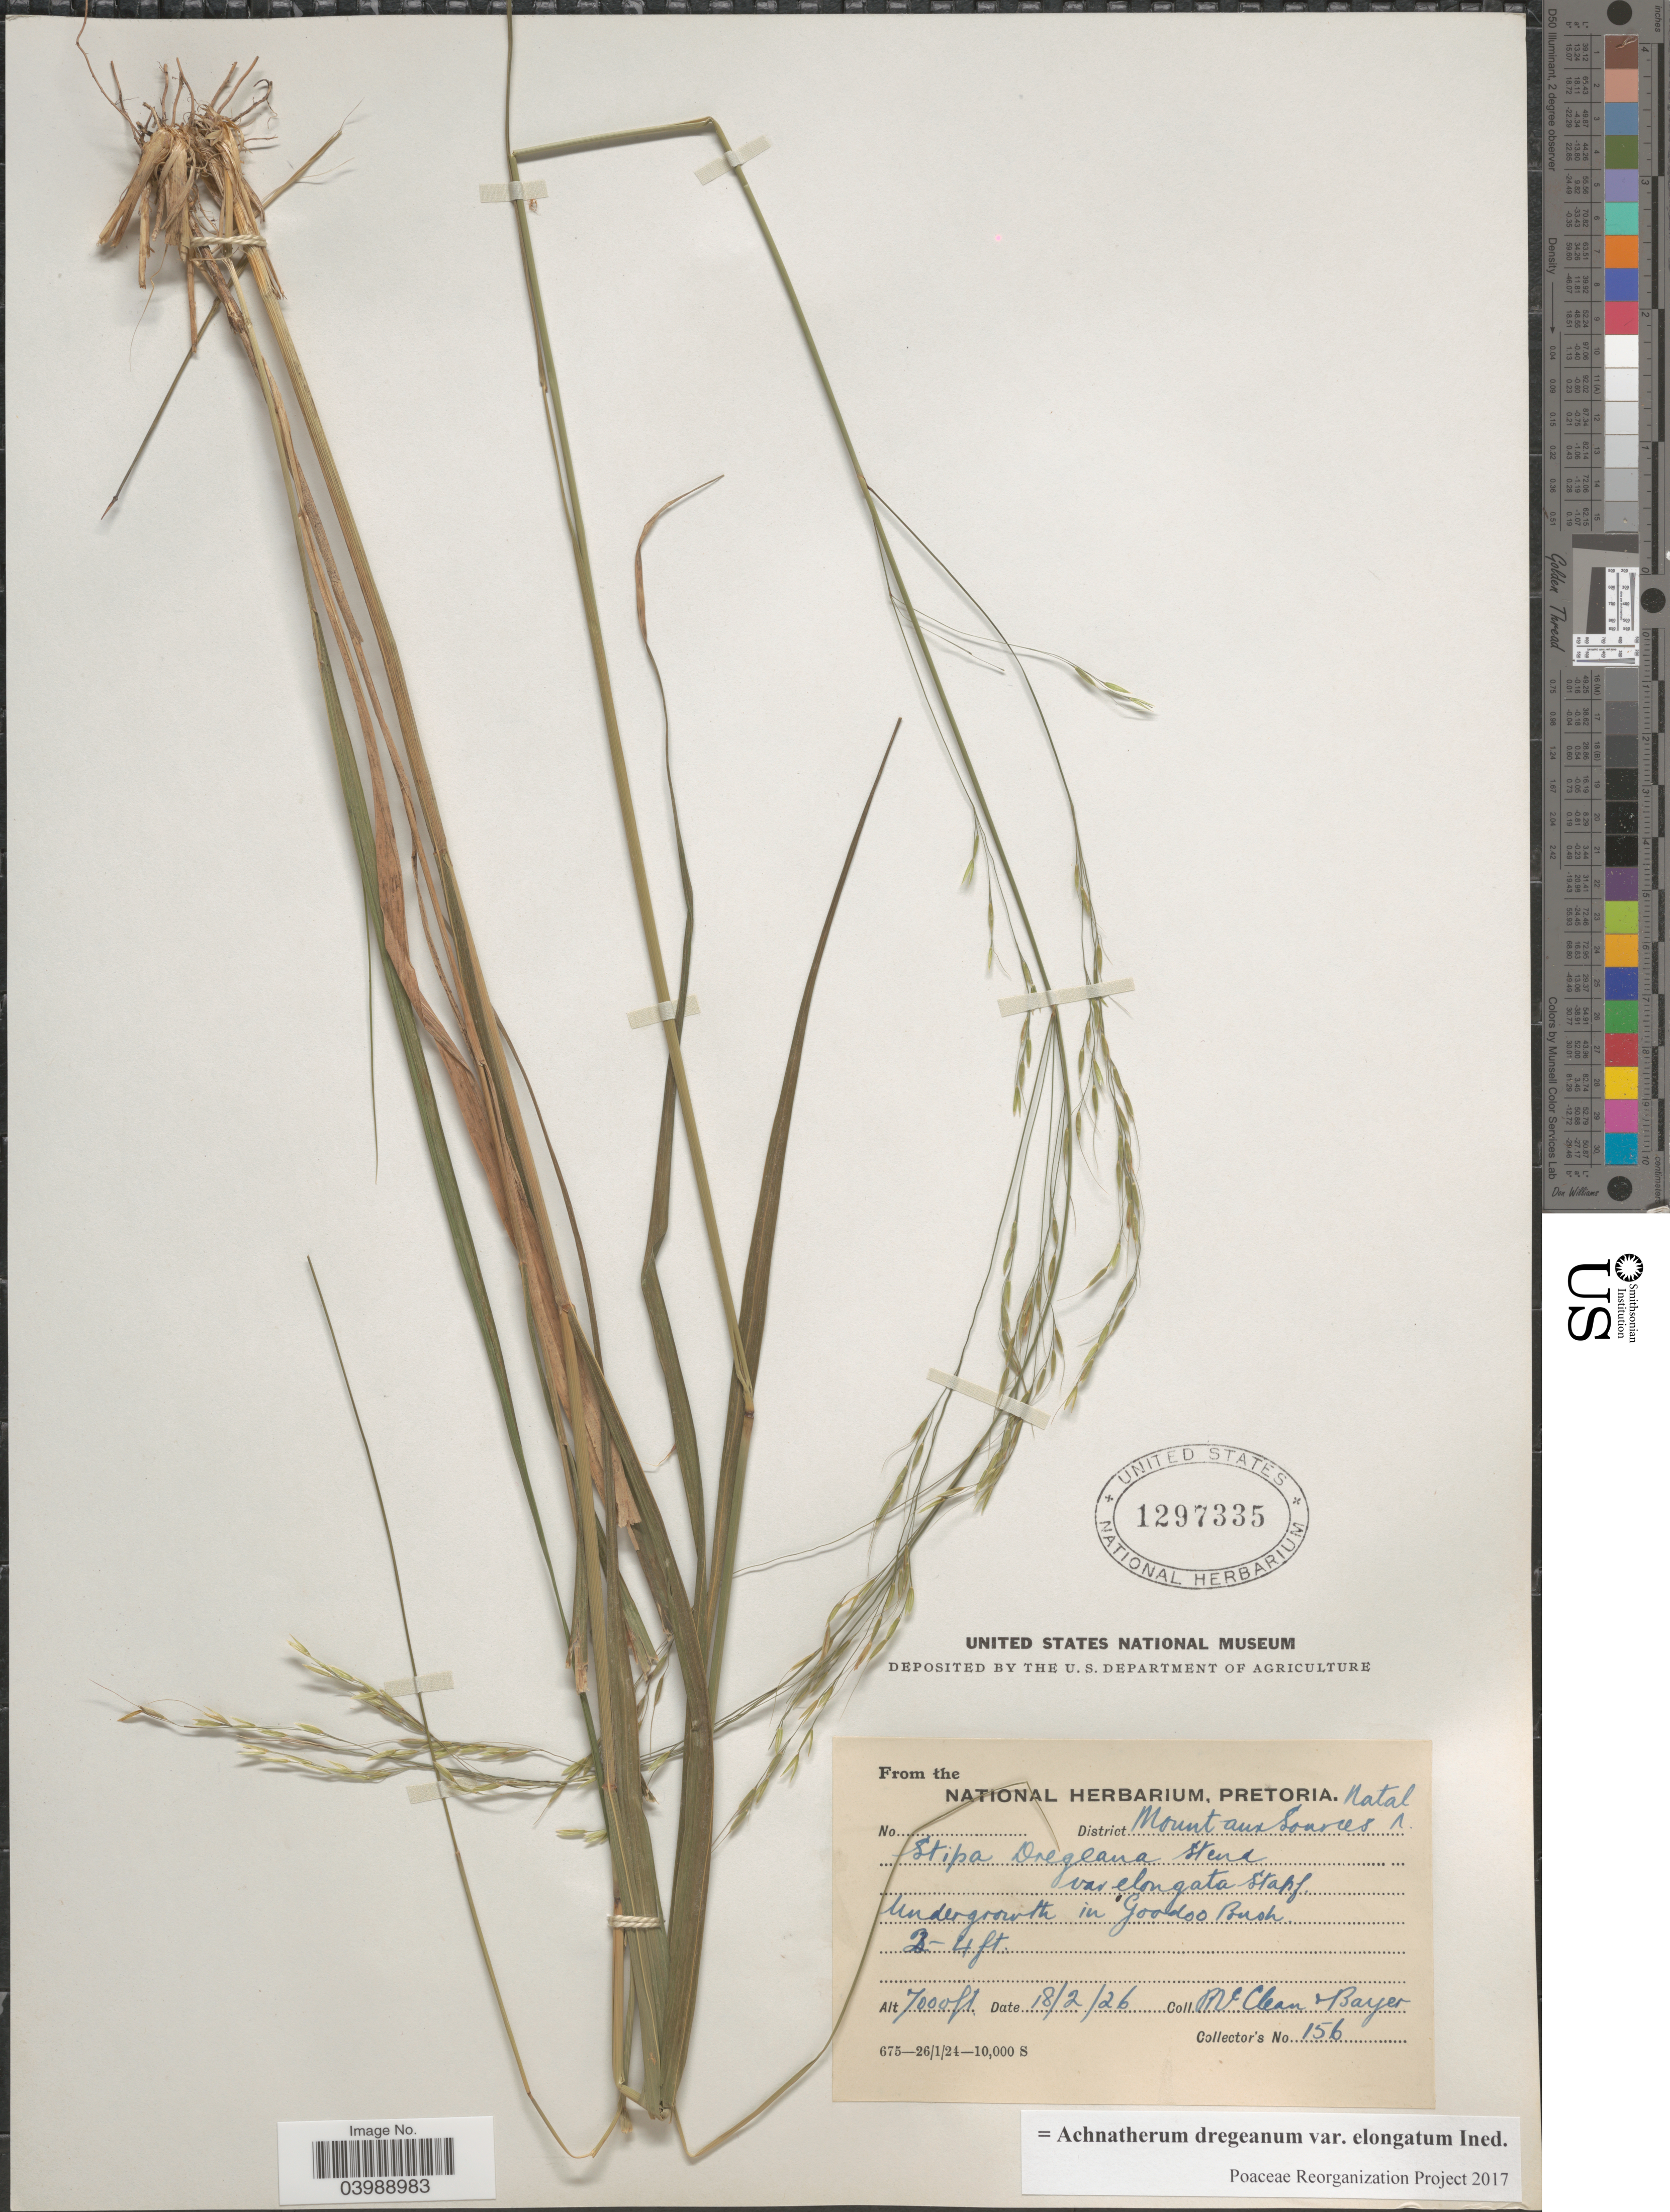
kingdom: Plantae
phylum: Tracheophyta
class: Liliopsida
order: Poales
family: Poaceae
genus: Achnatherum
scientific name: Achnatherum dregeanum var. elongatum ined.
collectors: McClean & Bayer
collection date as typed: Transcribed d/m/y: 18/2/26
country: South Africa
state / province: KwaZulu-Natal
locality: District Mount aux Soures Natal. Undergrowth in Goodoo Bush.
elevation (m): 2134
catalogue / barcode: US 1297335